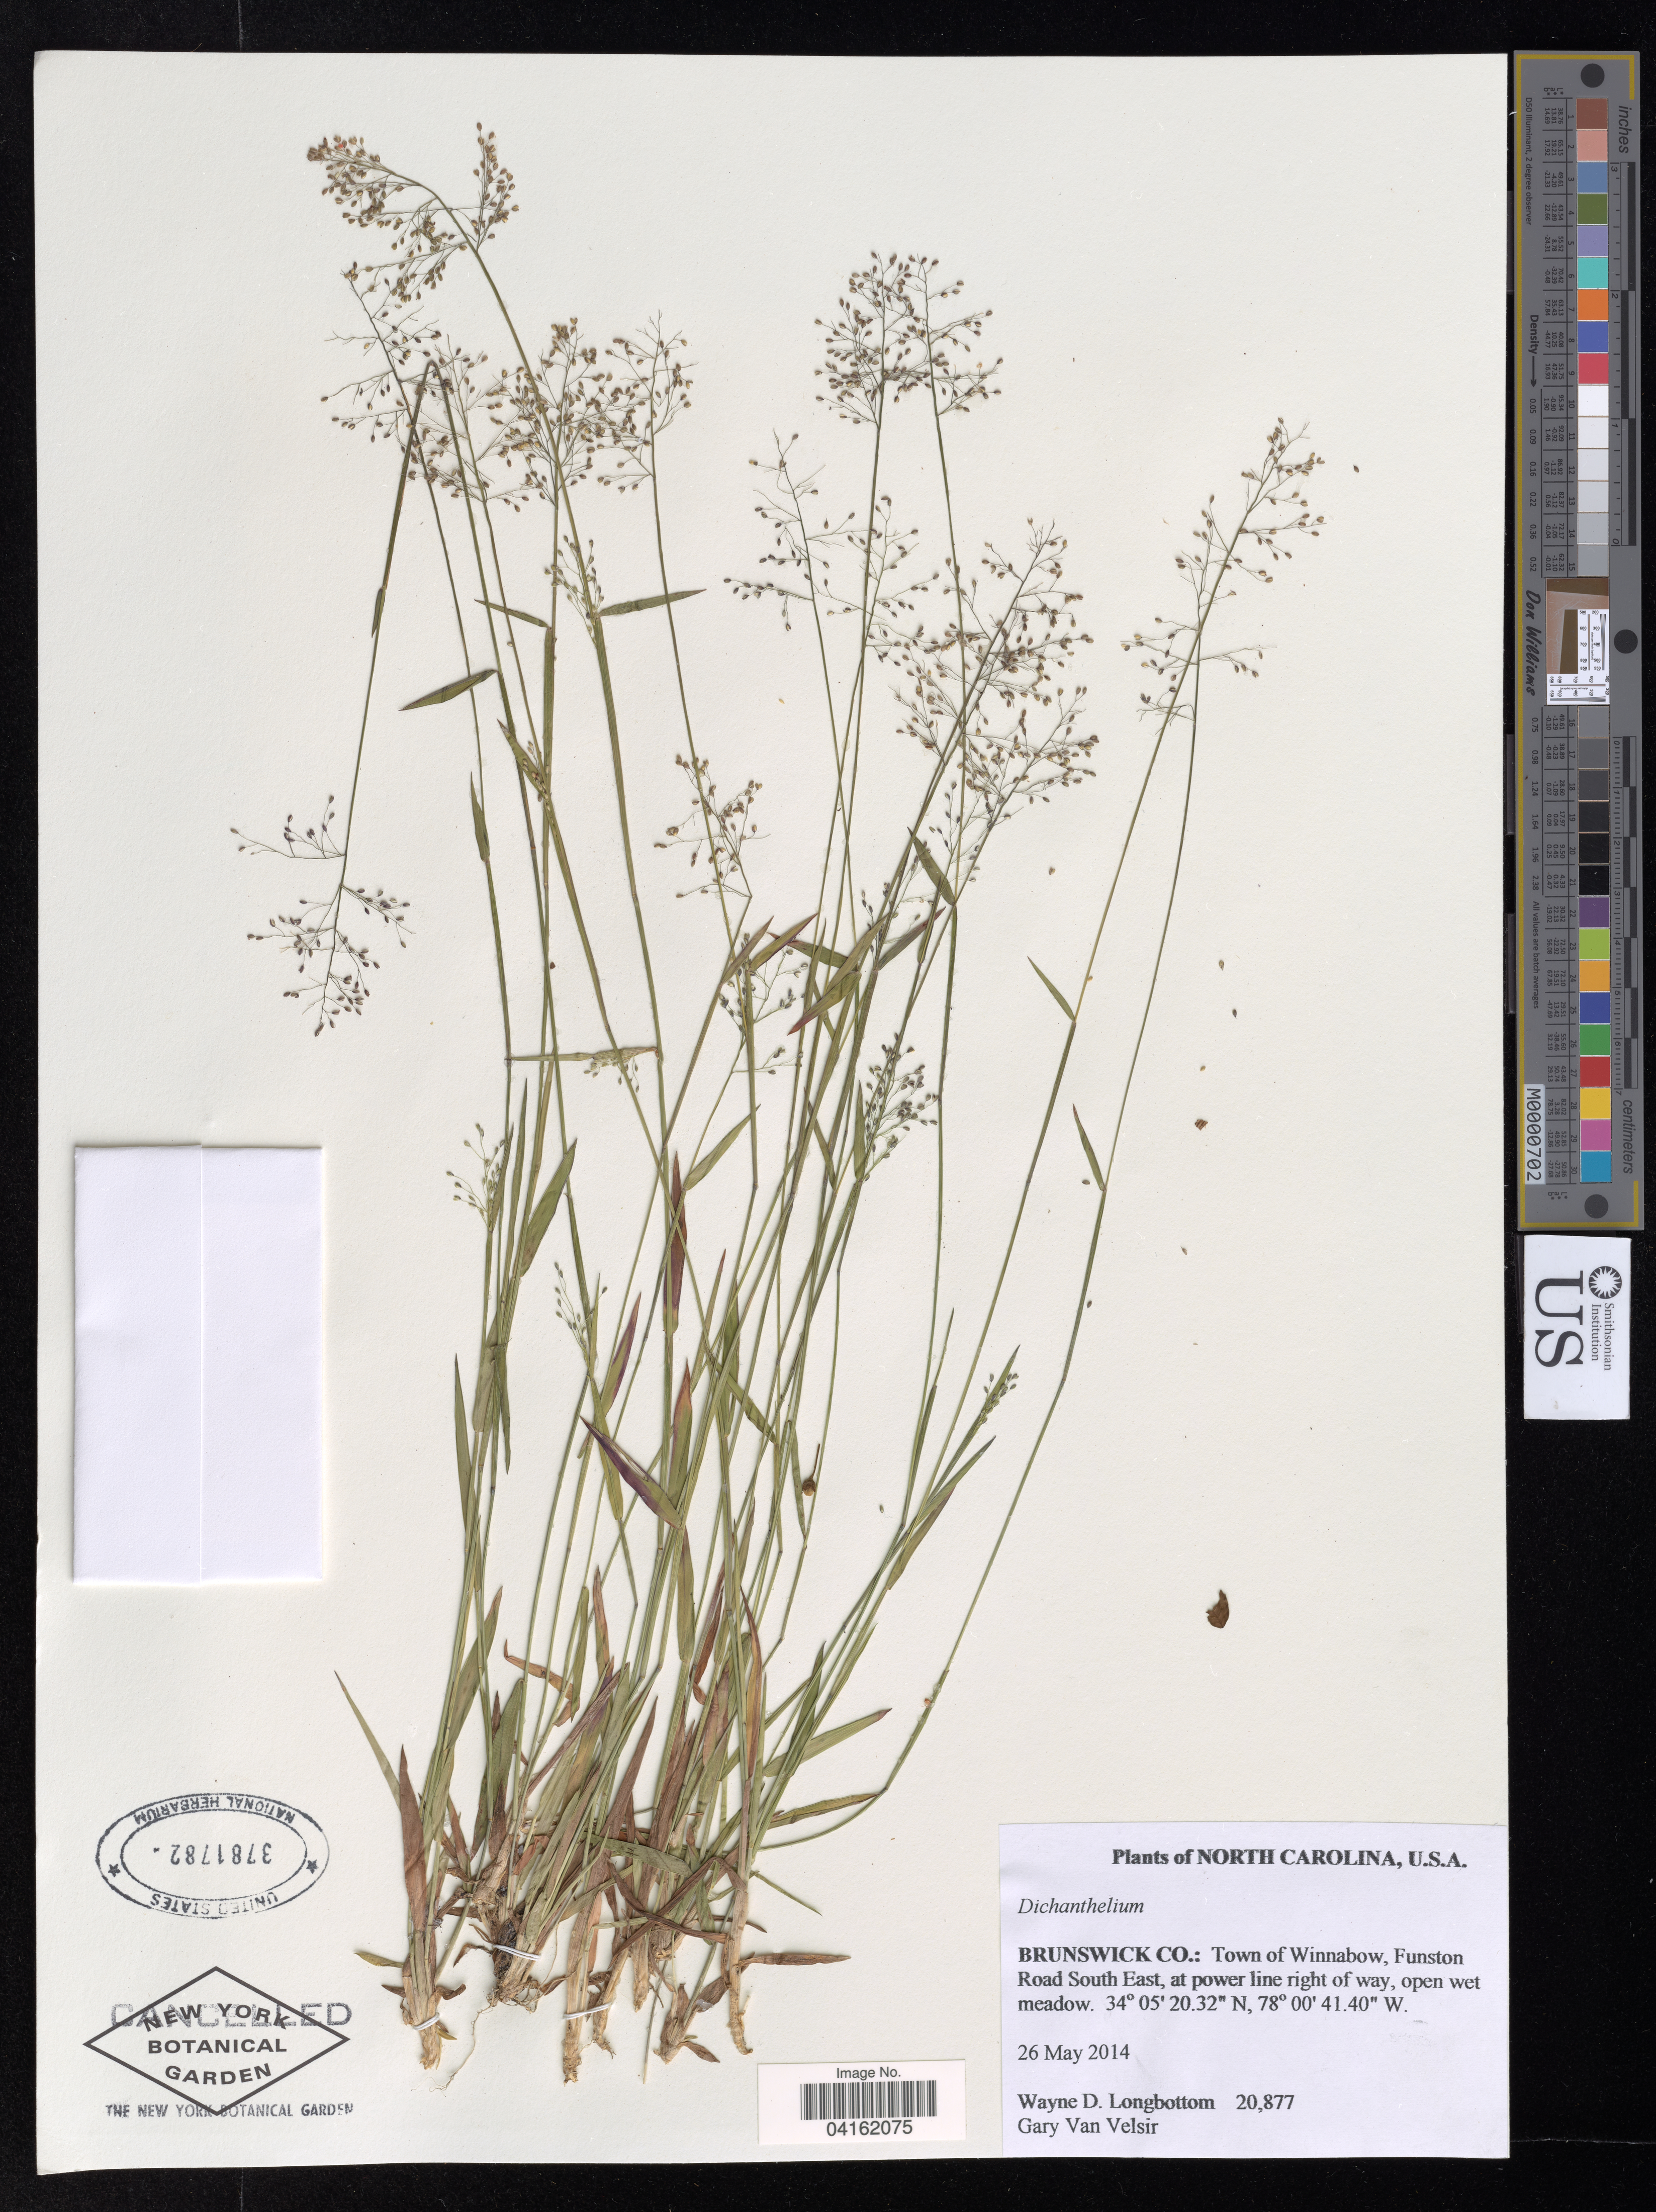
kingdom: Plantae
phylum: Tracheophyta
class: Liliopsida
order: Poales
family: Poaceae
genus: Dichanthelium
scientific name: Dichanthelium sp.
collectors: W. D. Longbottom & G. Van Velsir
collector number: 20,877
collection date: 2014-05-26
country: United States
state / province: North Carolina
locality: Brunswick Co.: Town of Winnabow, Funston Road South East, at power line right of way.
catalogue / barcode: US 3781782